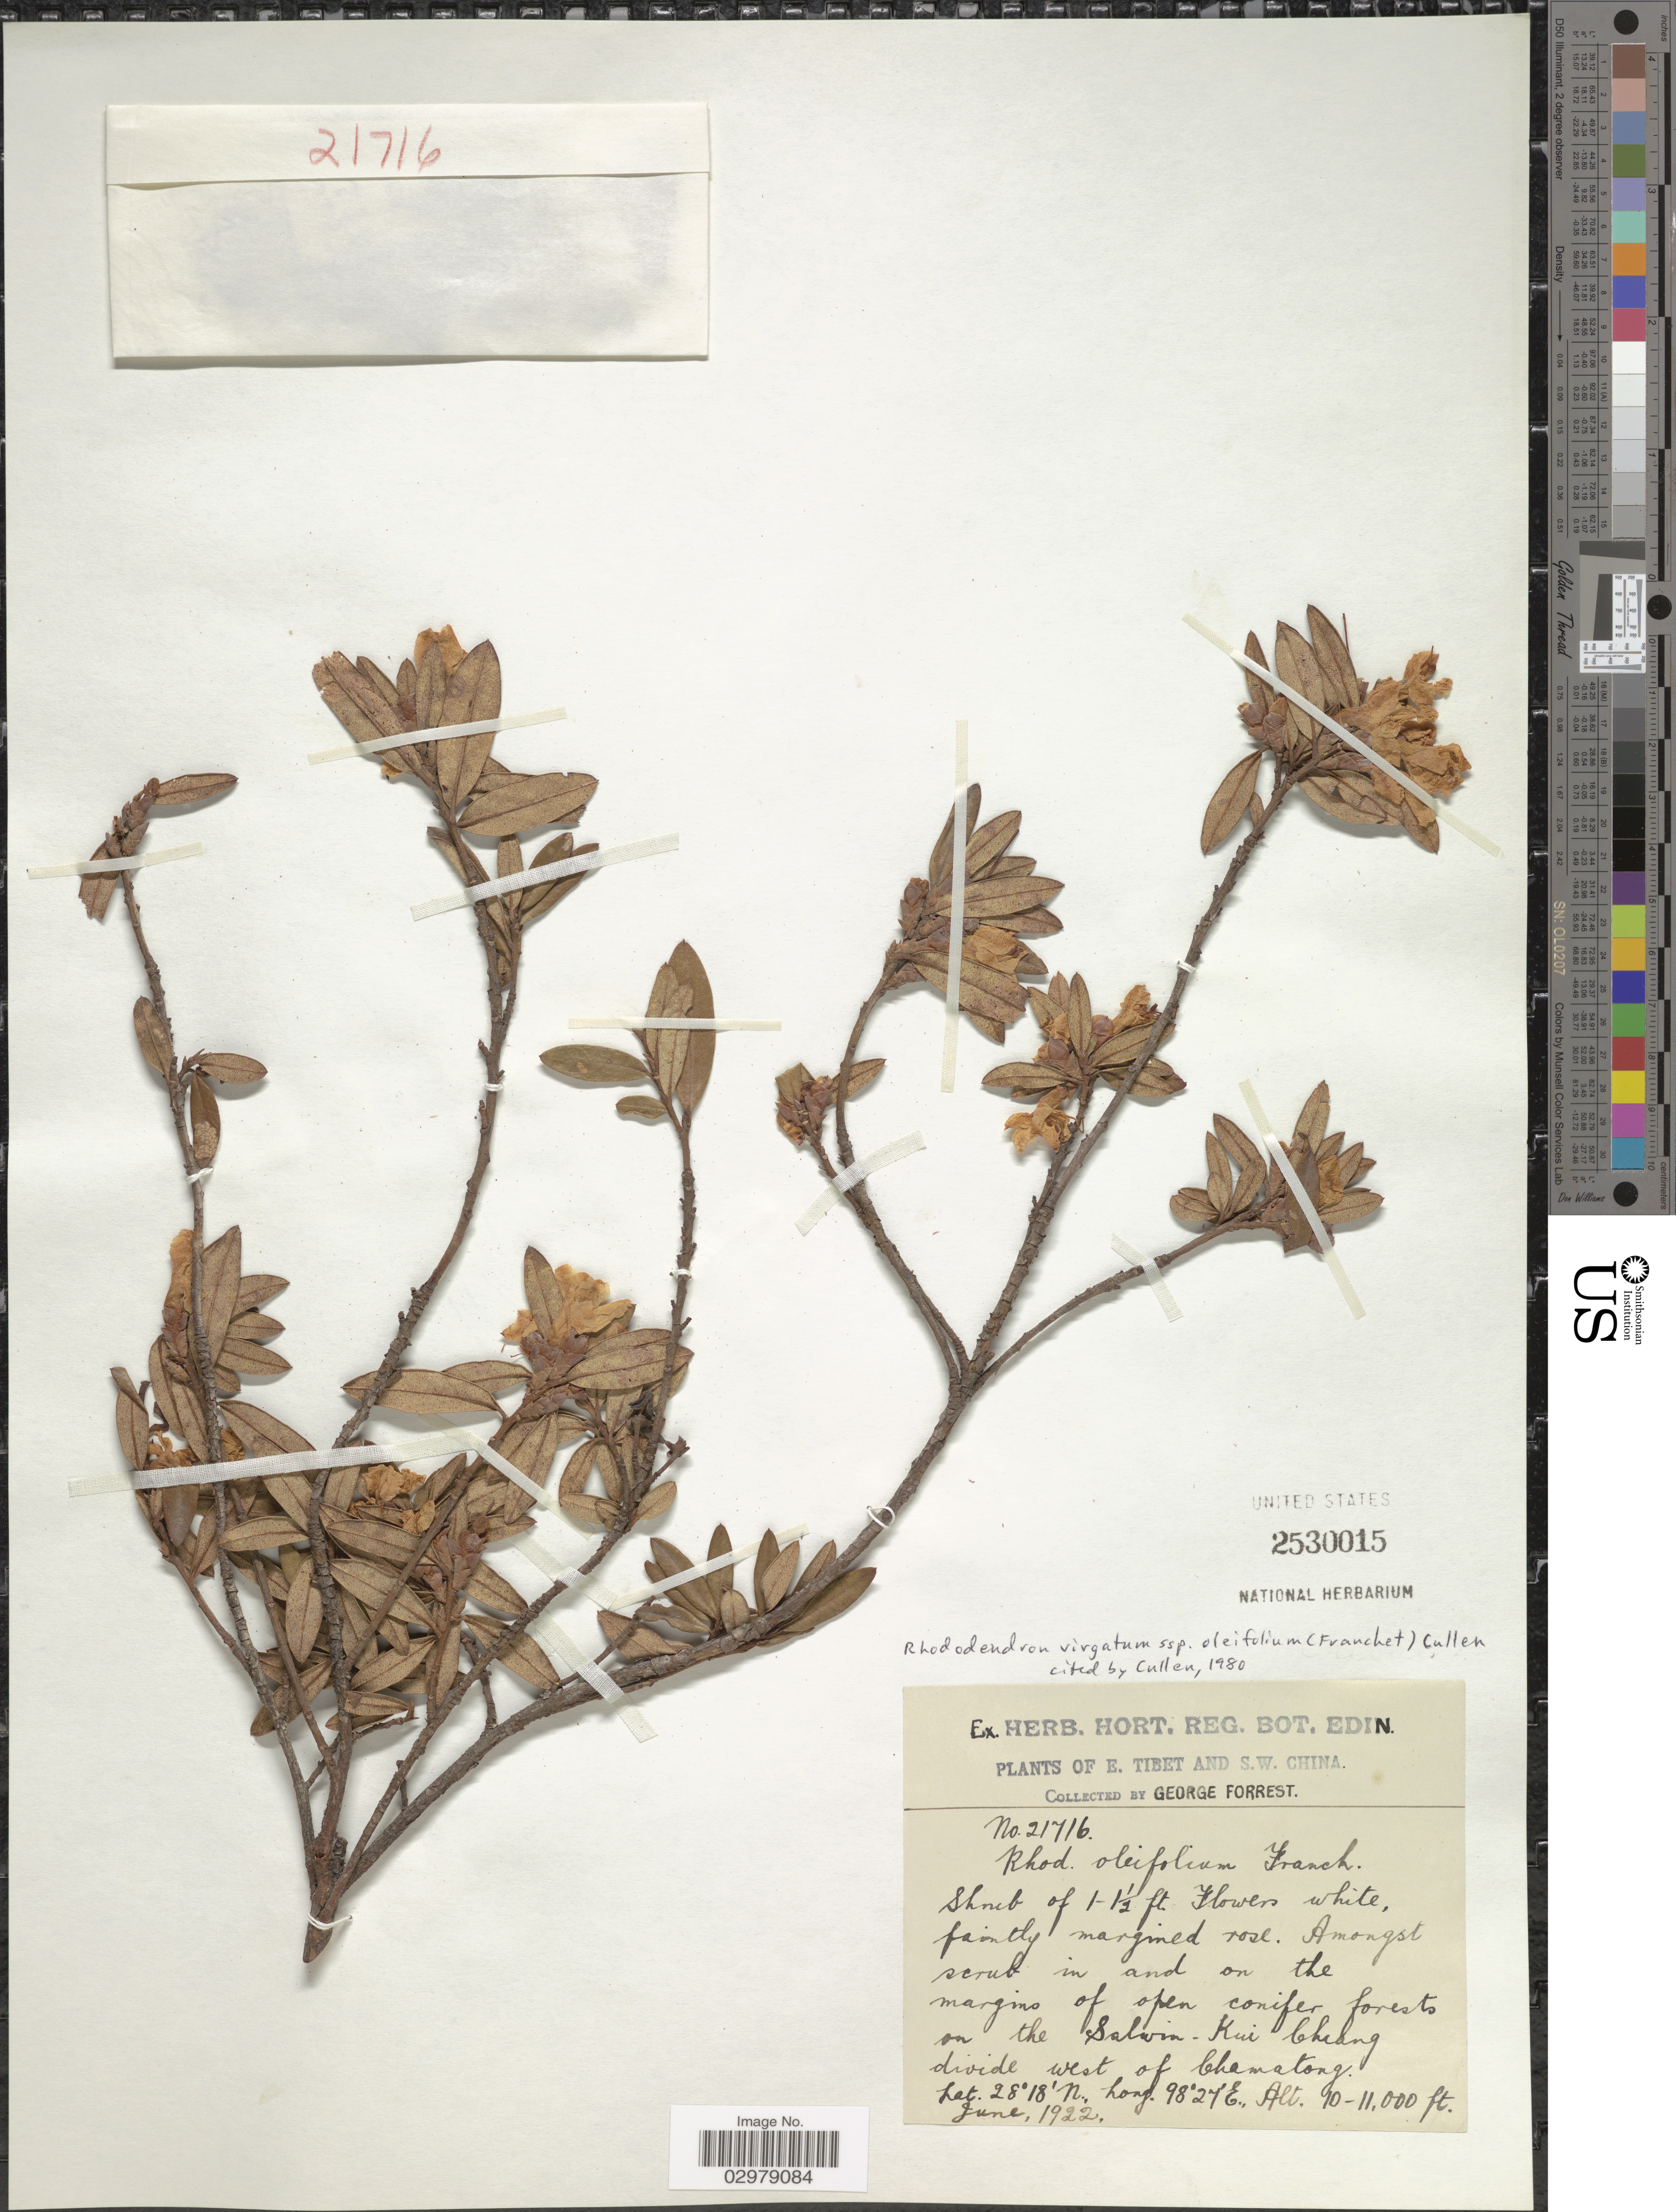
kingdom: Plantae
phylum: Tracheophyta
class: Magnoliopsida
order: Ericales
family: Ericaceae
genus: Rhododendron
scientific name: Rhododendron virgatum subsp. oleifolium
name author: (Franch.) Cullen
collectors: G. Forrest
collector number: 21716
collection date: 1922-06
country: China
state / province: Xizang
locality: E. Tibet and S.W. China. Amongst scrub in and on the margins of open conifer forests on the Salwin-Kui Chiang divide west of Chamatong.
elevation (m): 3048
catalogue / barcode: US 2530015